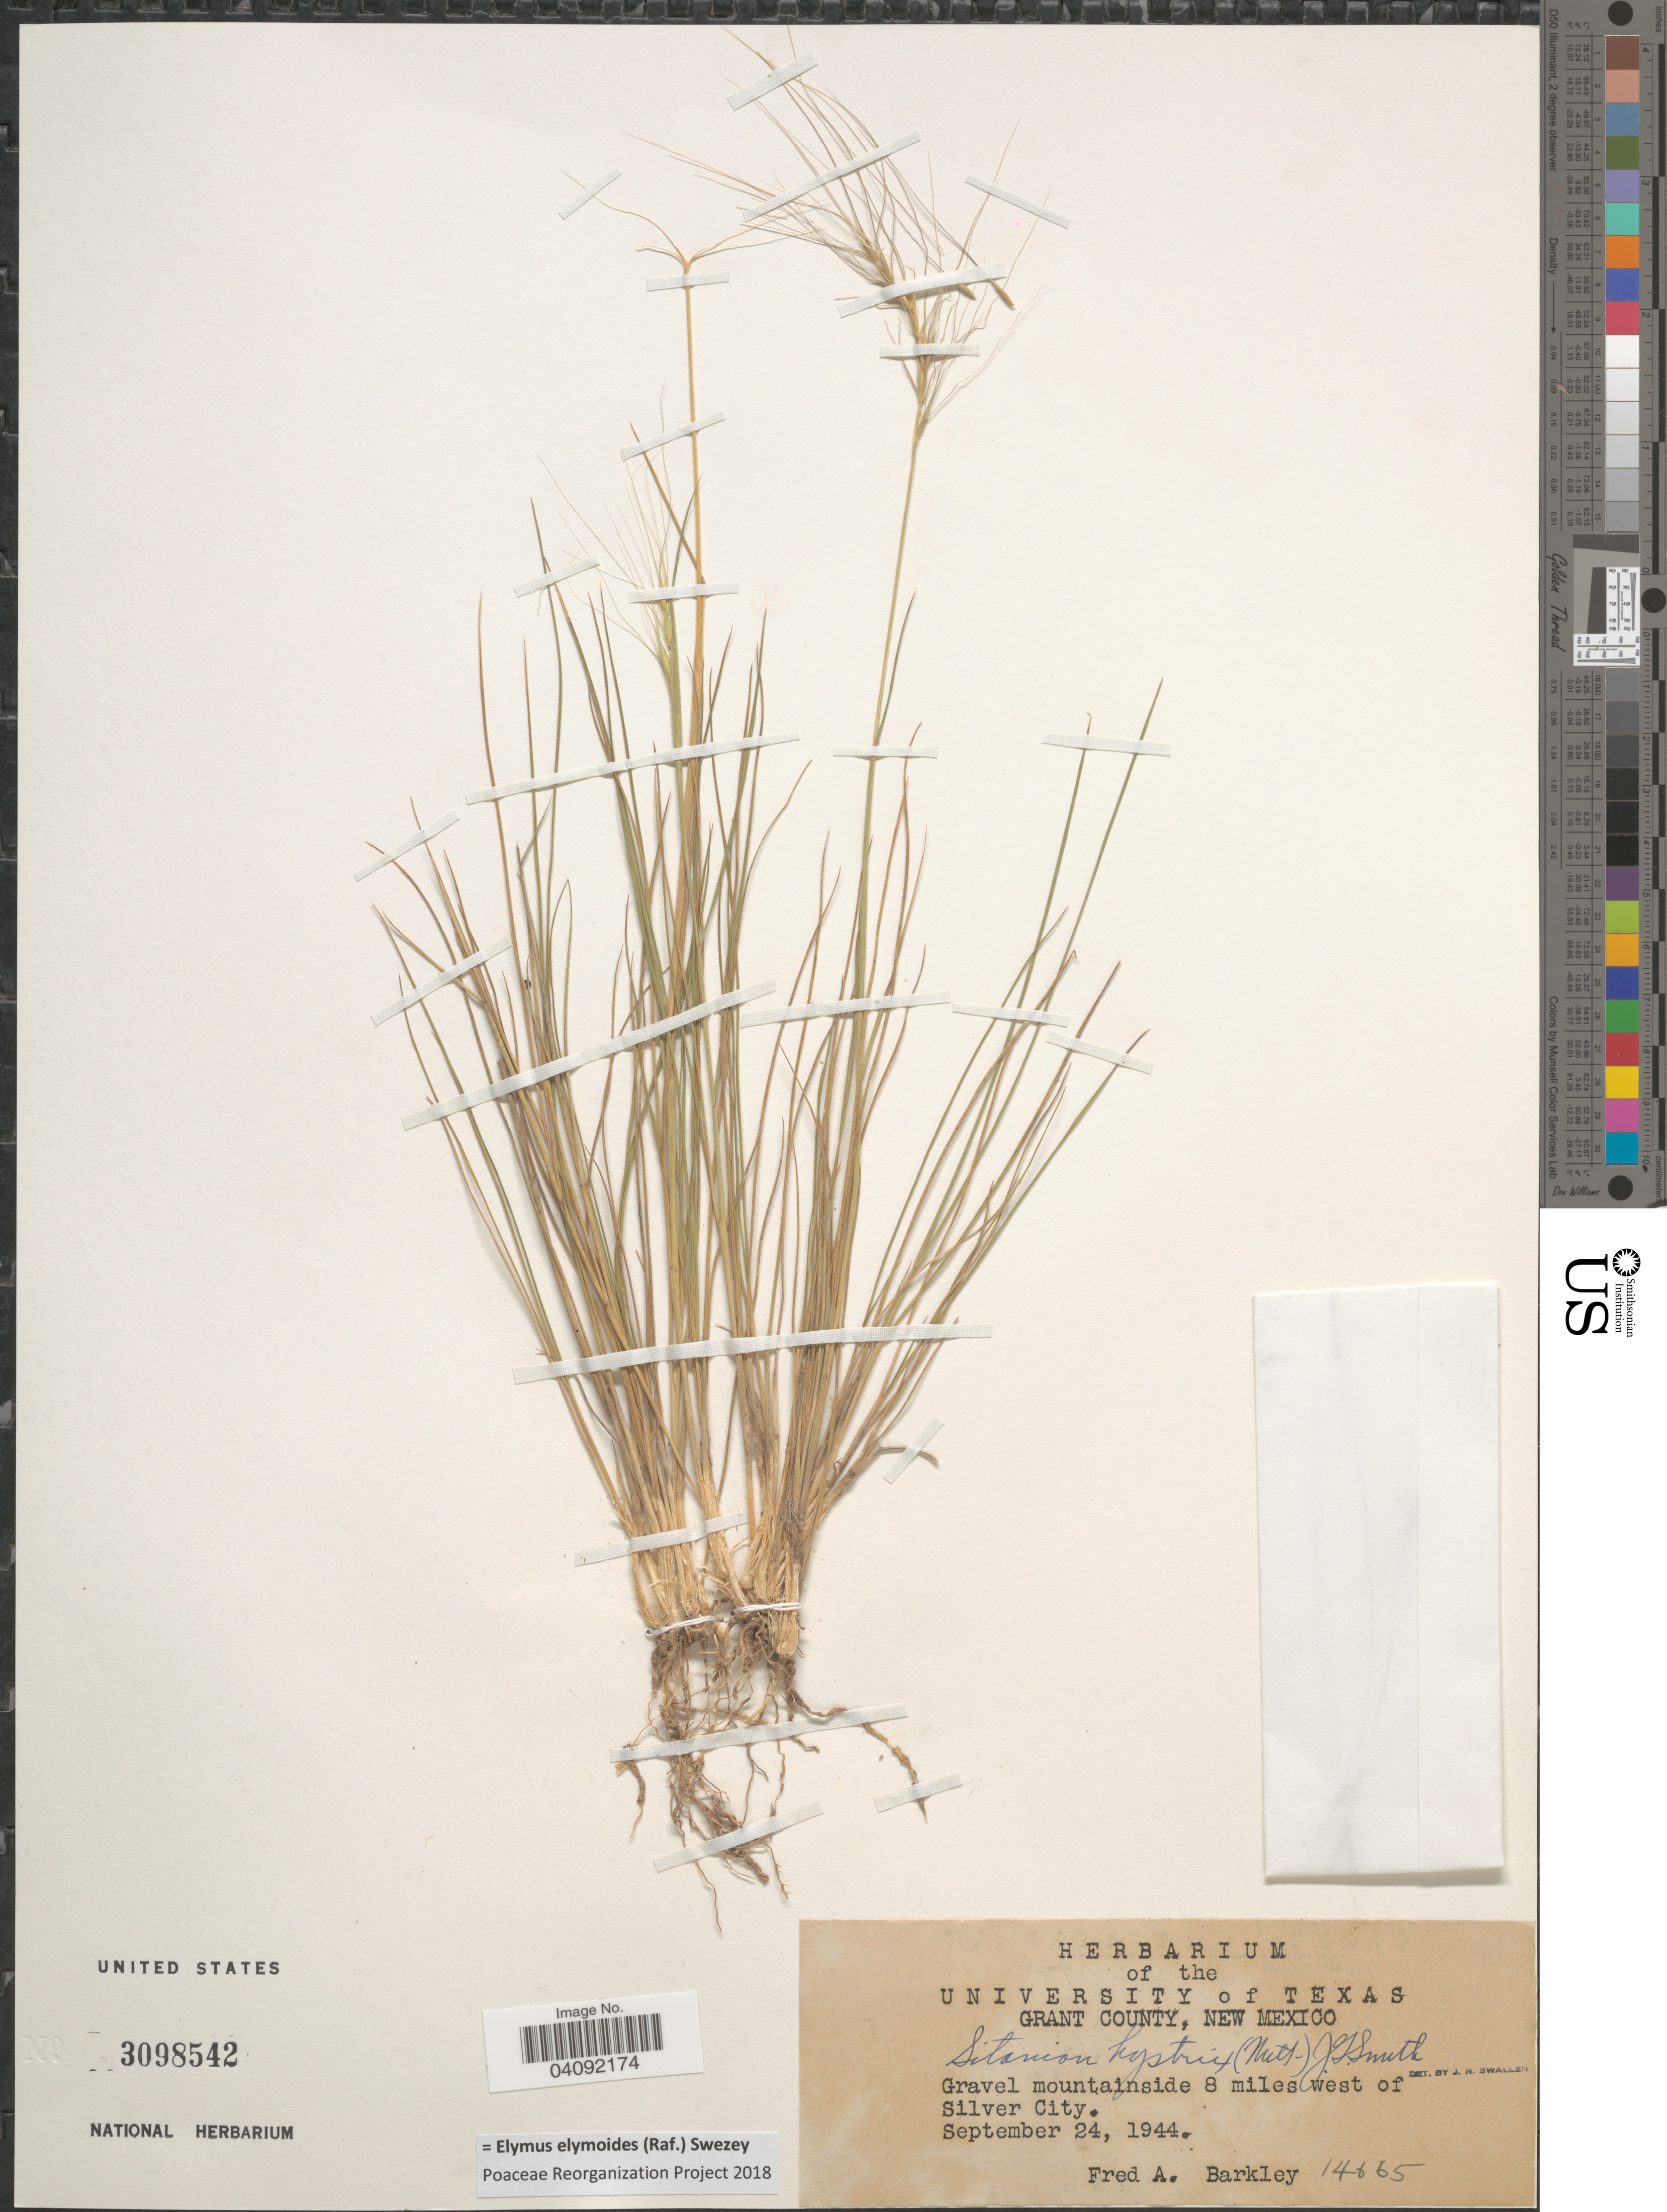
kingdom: Plantae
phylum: Tracheophyta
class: Liliopsida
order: Poales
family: Poaceae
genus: Elymus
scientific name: Elymus elymoides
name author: (Raf.) Swezey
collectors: F. A. Barkley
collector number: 14665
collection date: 1944-09-24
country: United States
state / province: New Mexico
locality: Grant County. Gravel mountainside 8 miles west of Silver City.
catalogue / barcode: US 3098542